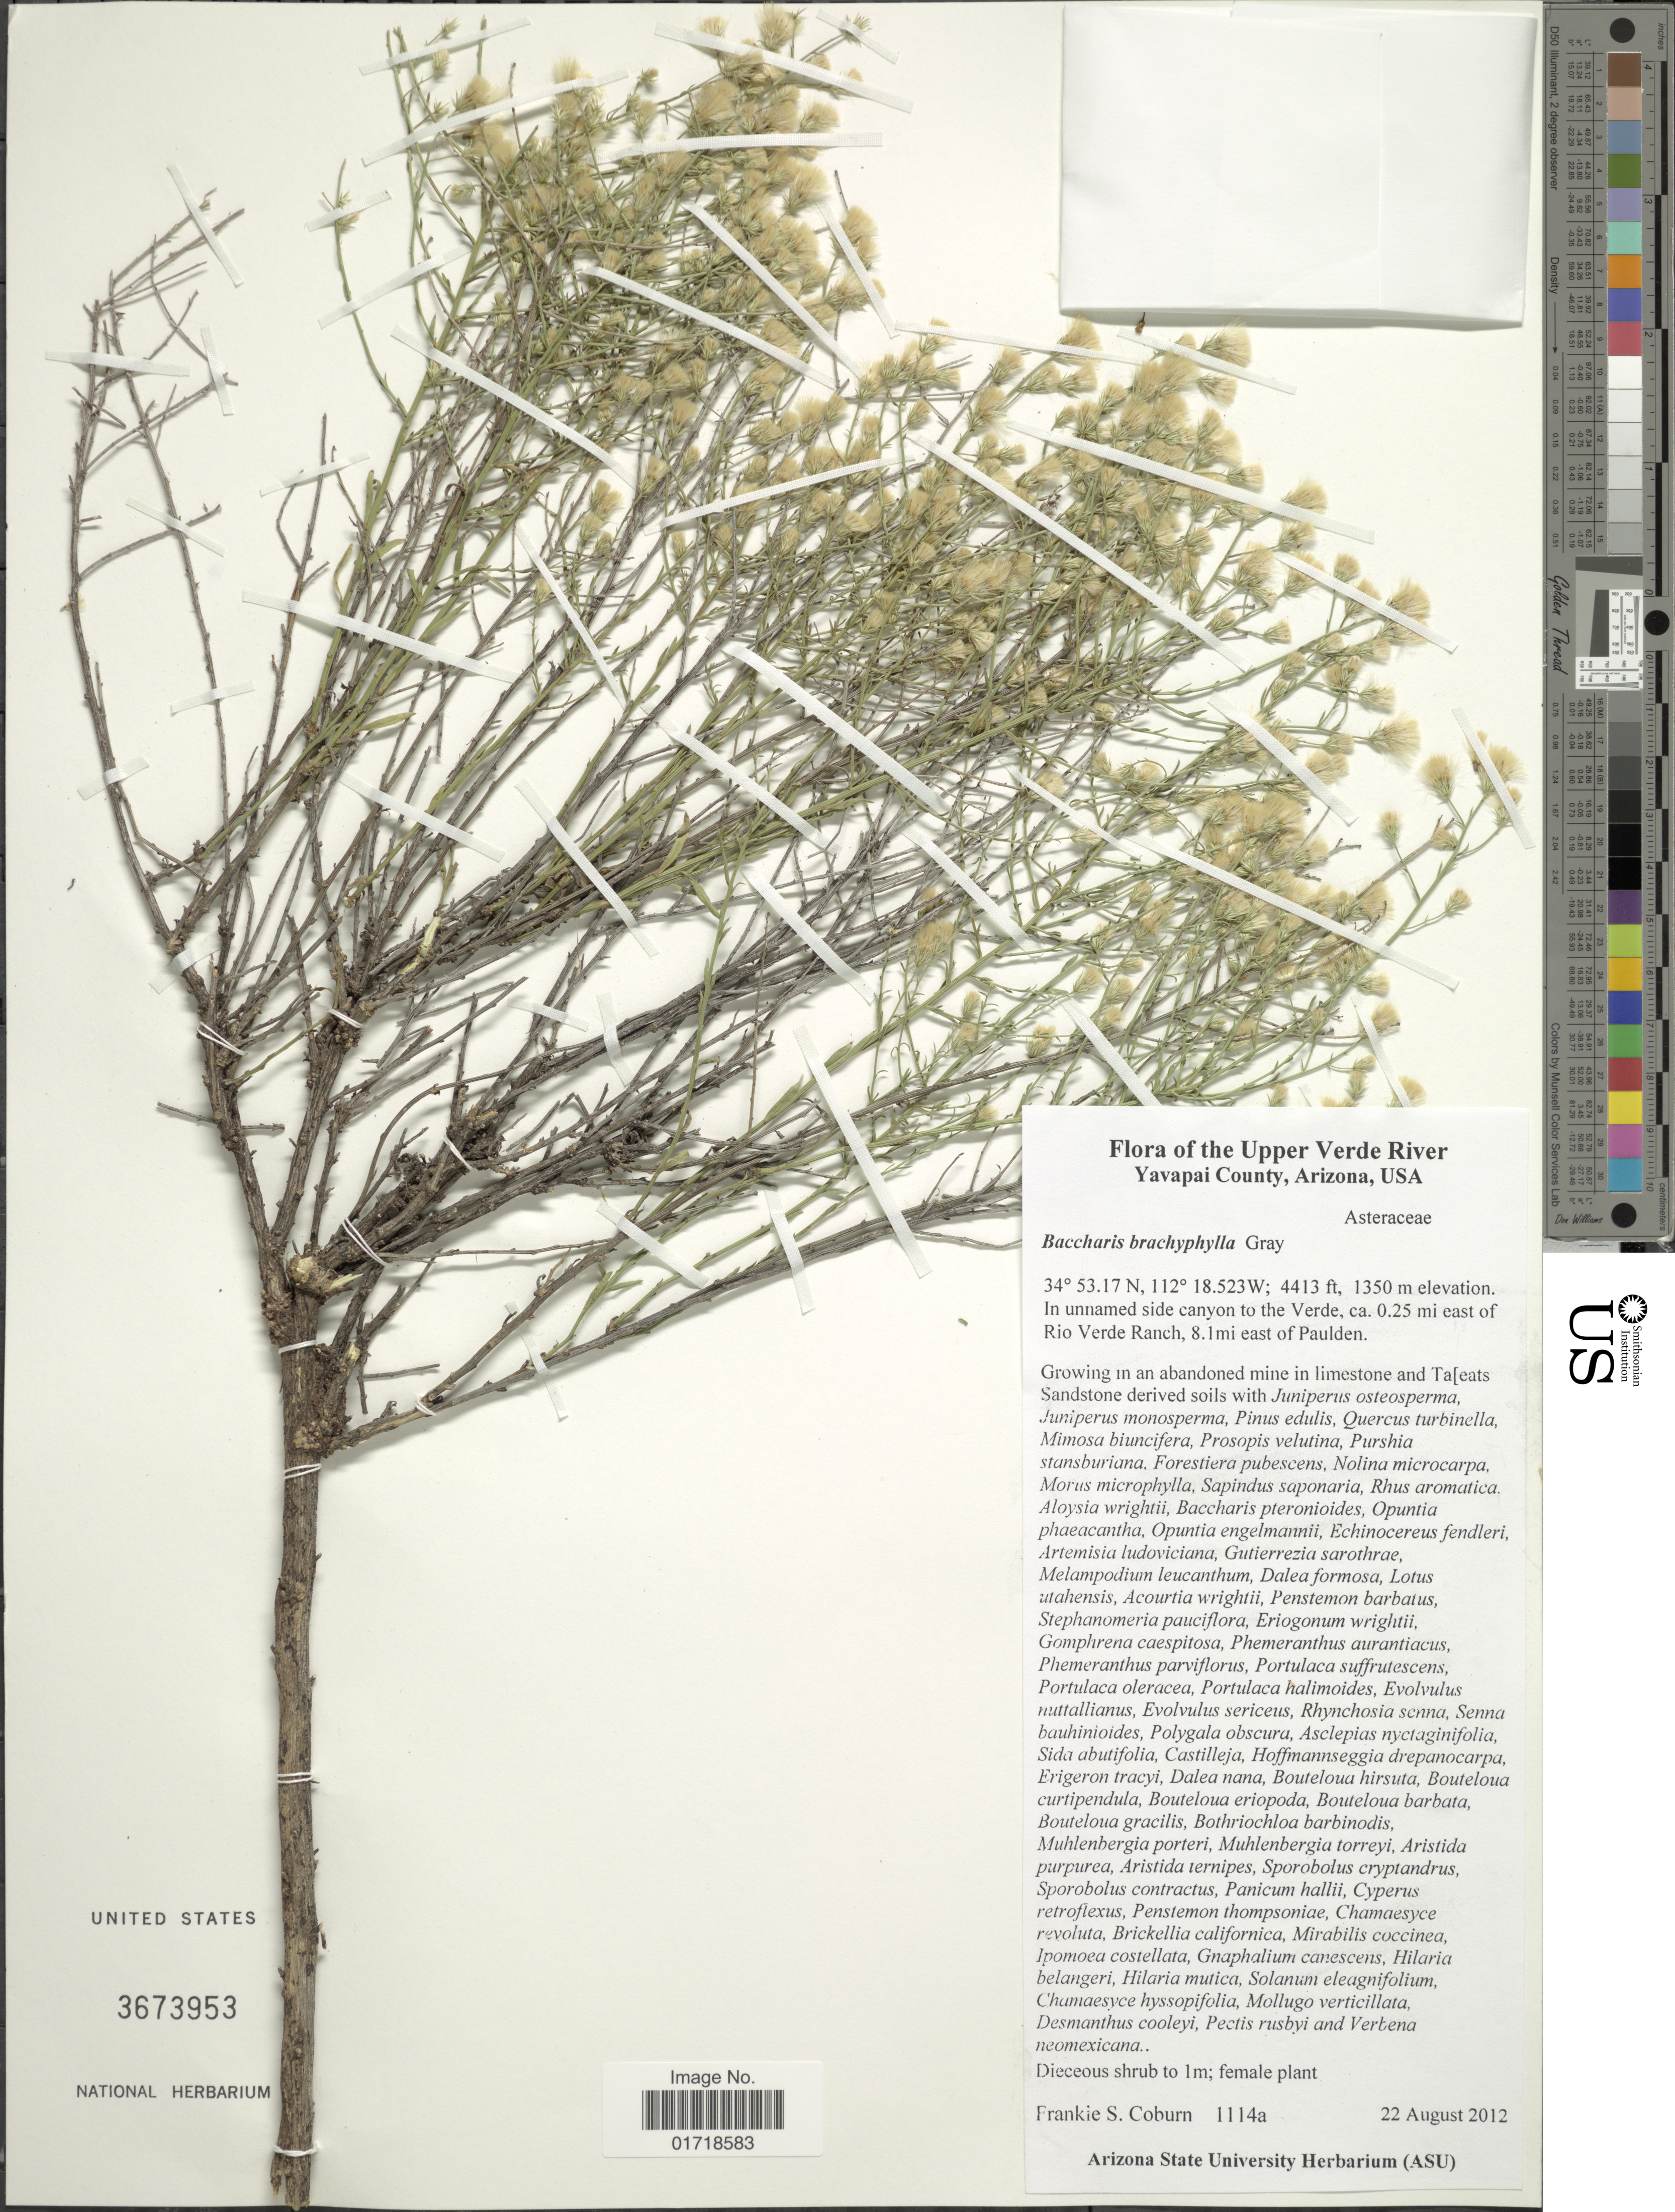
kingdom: Plantae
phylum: Tracheophyta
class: Magnoliopsida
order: Asterales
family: Asteraceae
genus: Baccharis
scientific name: Baccharis brachyphylla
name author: A. Gray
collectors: F. Coburn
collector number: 1114 a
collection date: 2012-08-22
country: United States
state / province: Arizona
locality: Upper Verde River, Yavapai County, In unnamed side canyon to the Verde, ca. 0.25 mi east of Rio Verde Ranch, 8.1 mi east of Paulden.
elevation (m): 1345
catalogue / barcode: US 3673953